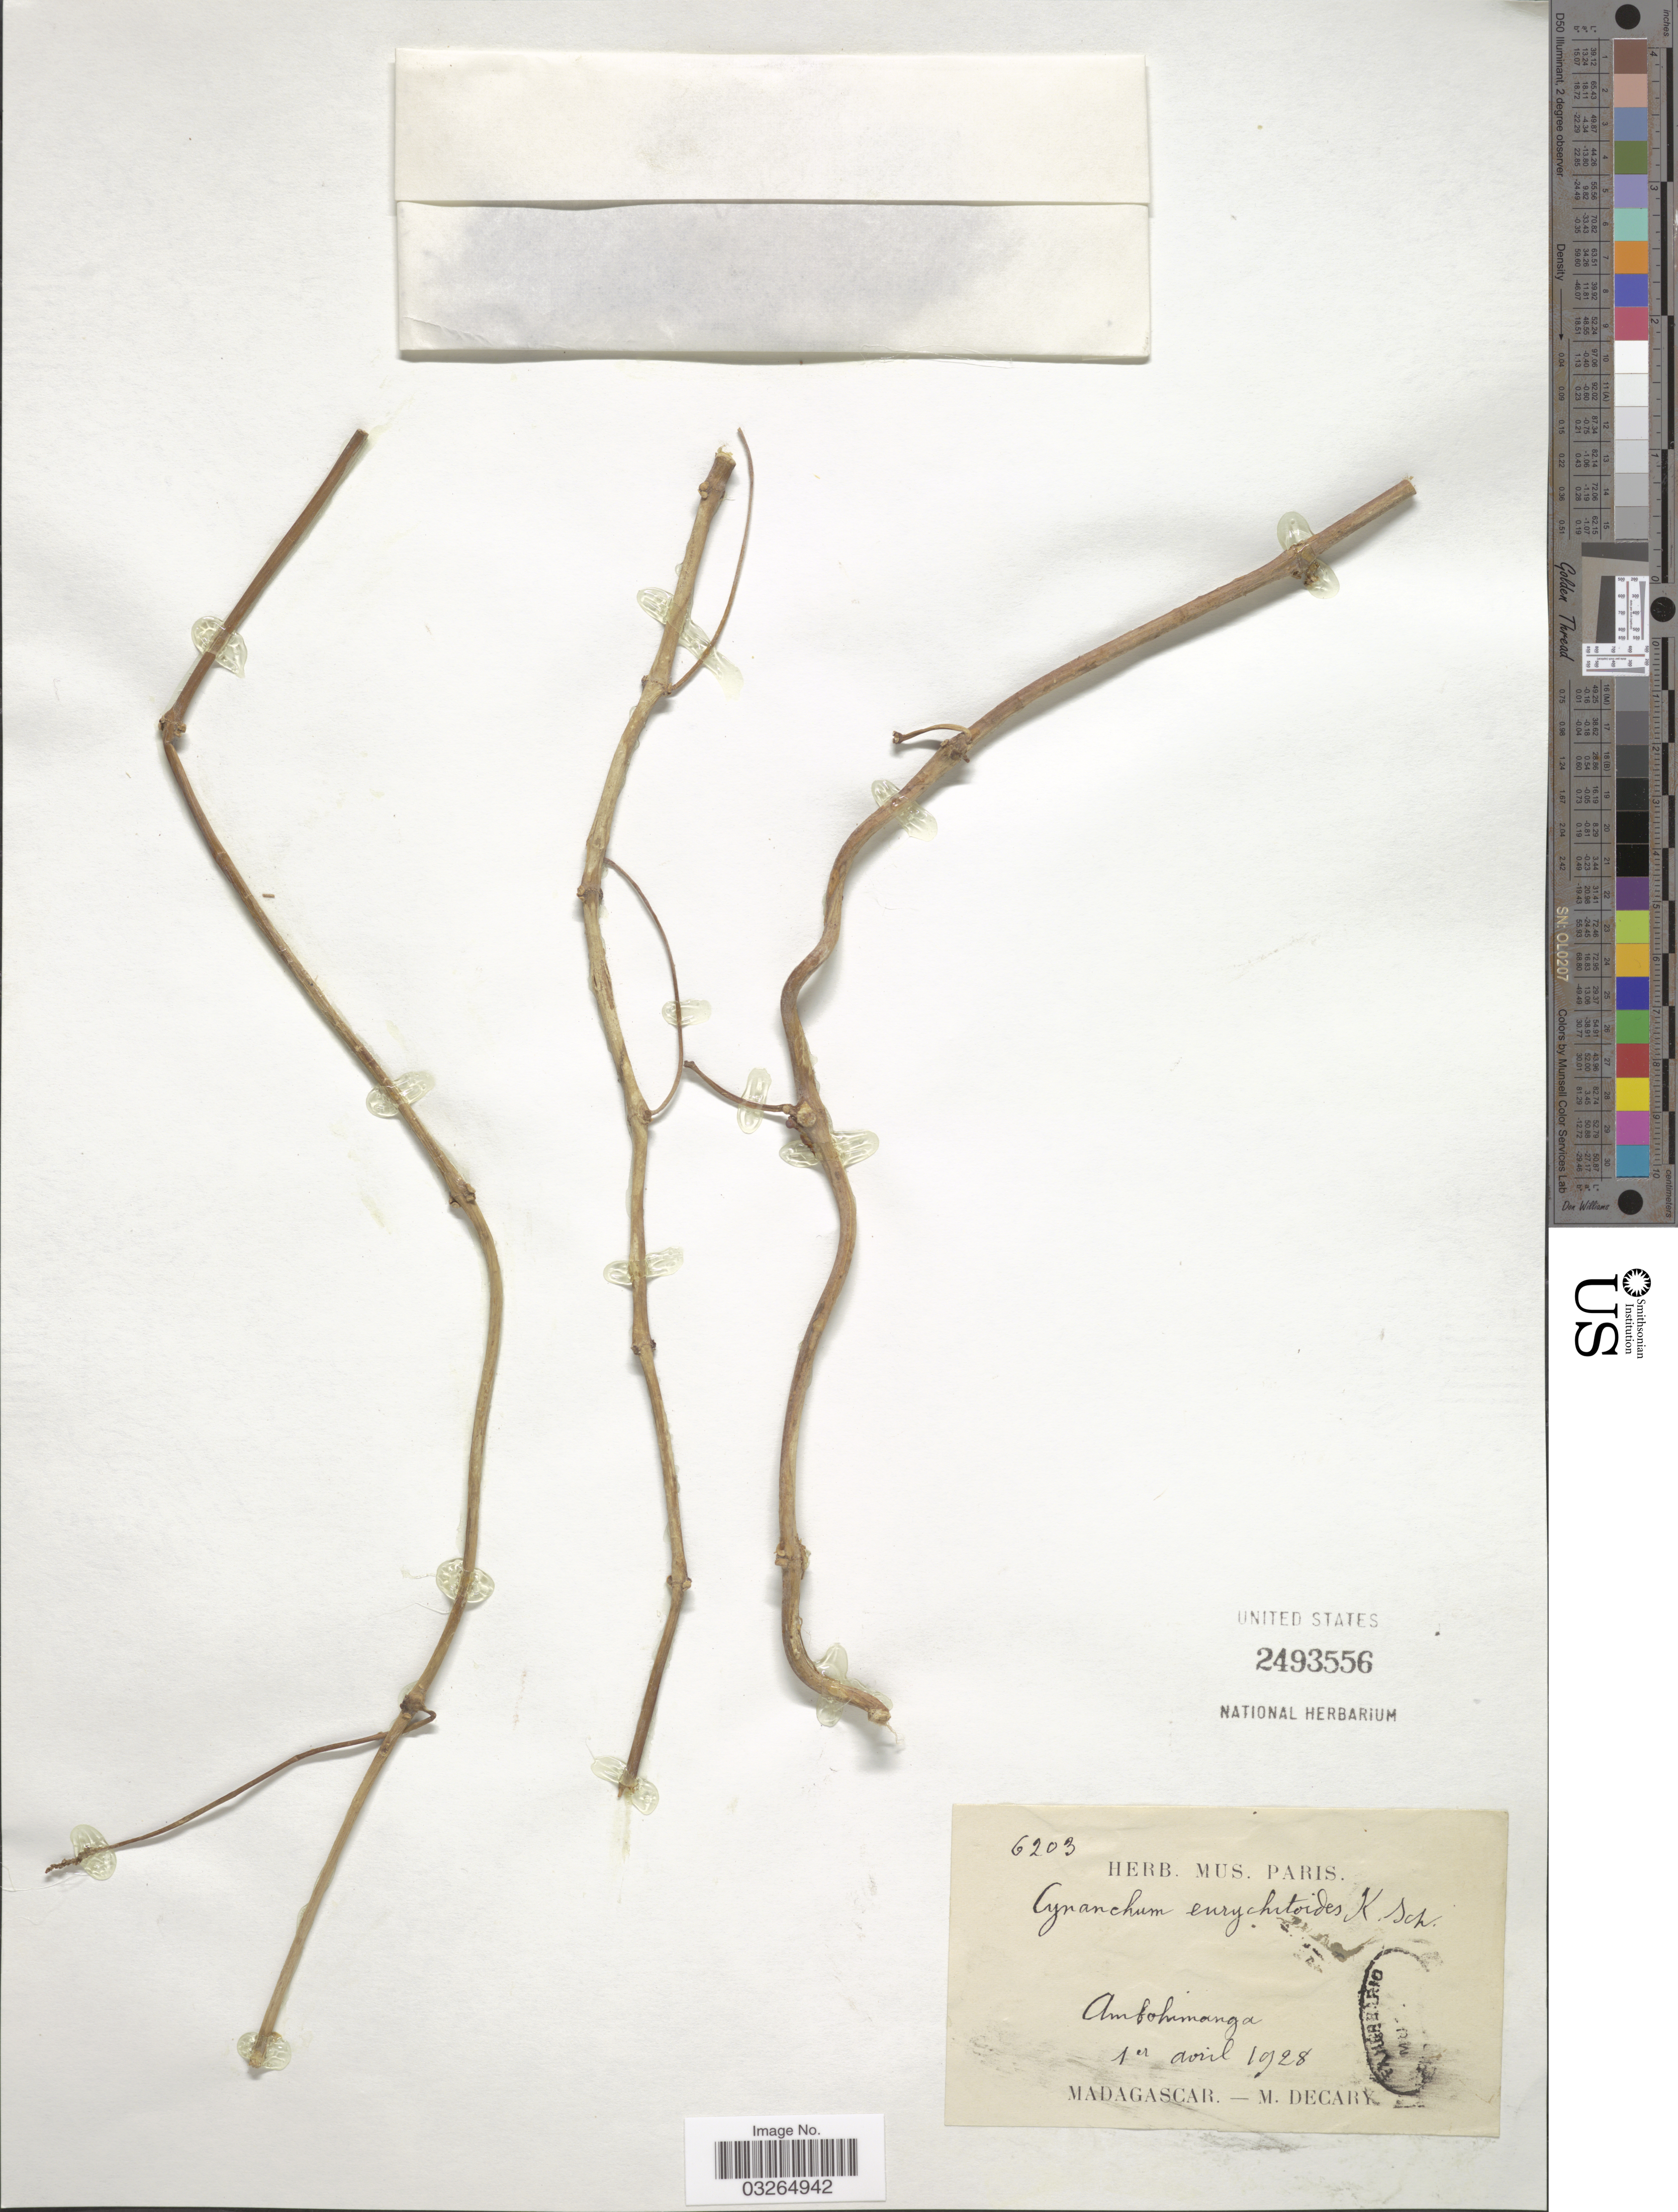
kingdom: Plantae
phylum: Tracheophyta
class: Magnoliopsida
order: Gentianales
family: Apocynaceae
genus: Cynanchum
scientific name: Cynanchum eurychitoides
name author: K. Schum.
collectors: R. Decary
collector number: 6203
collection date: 1928-04-01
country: Madagascar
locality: Ambohimanga.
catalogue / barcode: US 2493556